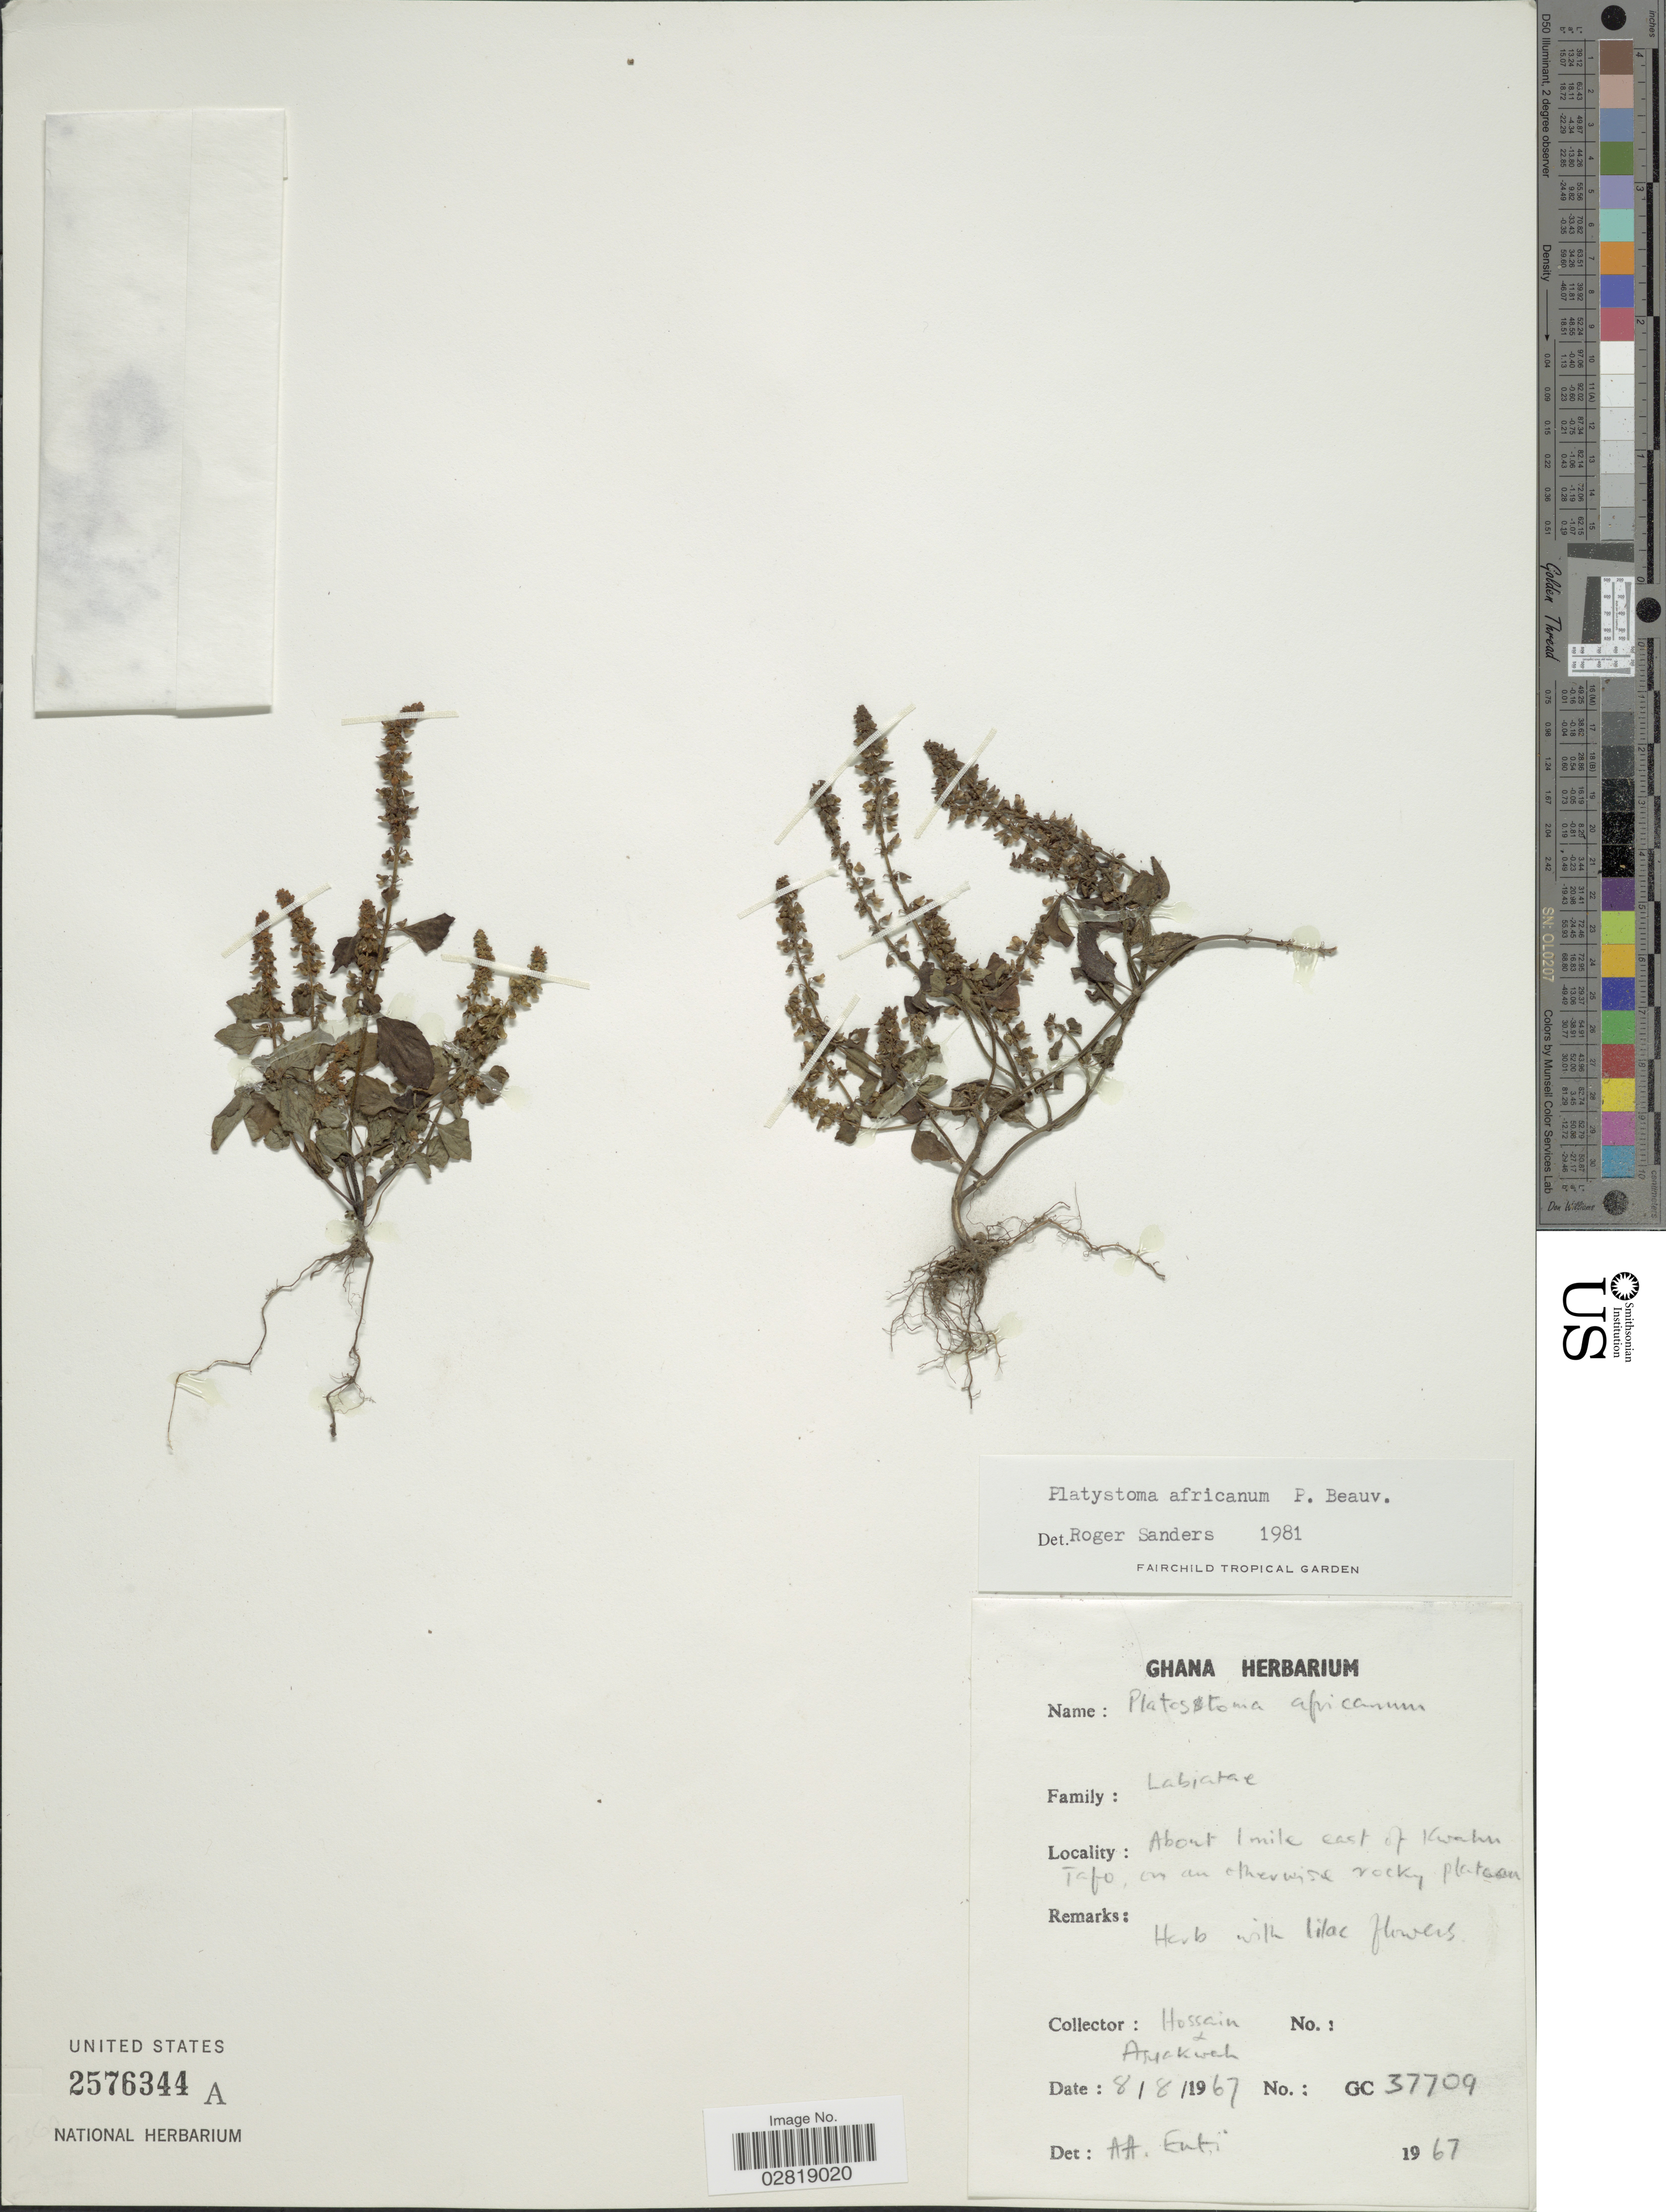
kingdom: Plantae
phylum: Tracheophyta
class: Magnoliopsida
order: Lamiales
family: Lamiaceae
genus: Platostoma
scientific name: Platostoma africanum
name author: P. Beauv.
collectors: Hossain & Amakwah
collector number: GC37709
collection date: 1967-08-08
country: Ghana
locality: About 1 mile east of Kwahu Tafo.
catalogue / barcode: US 2576344A